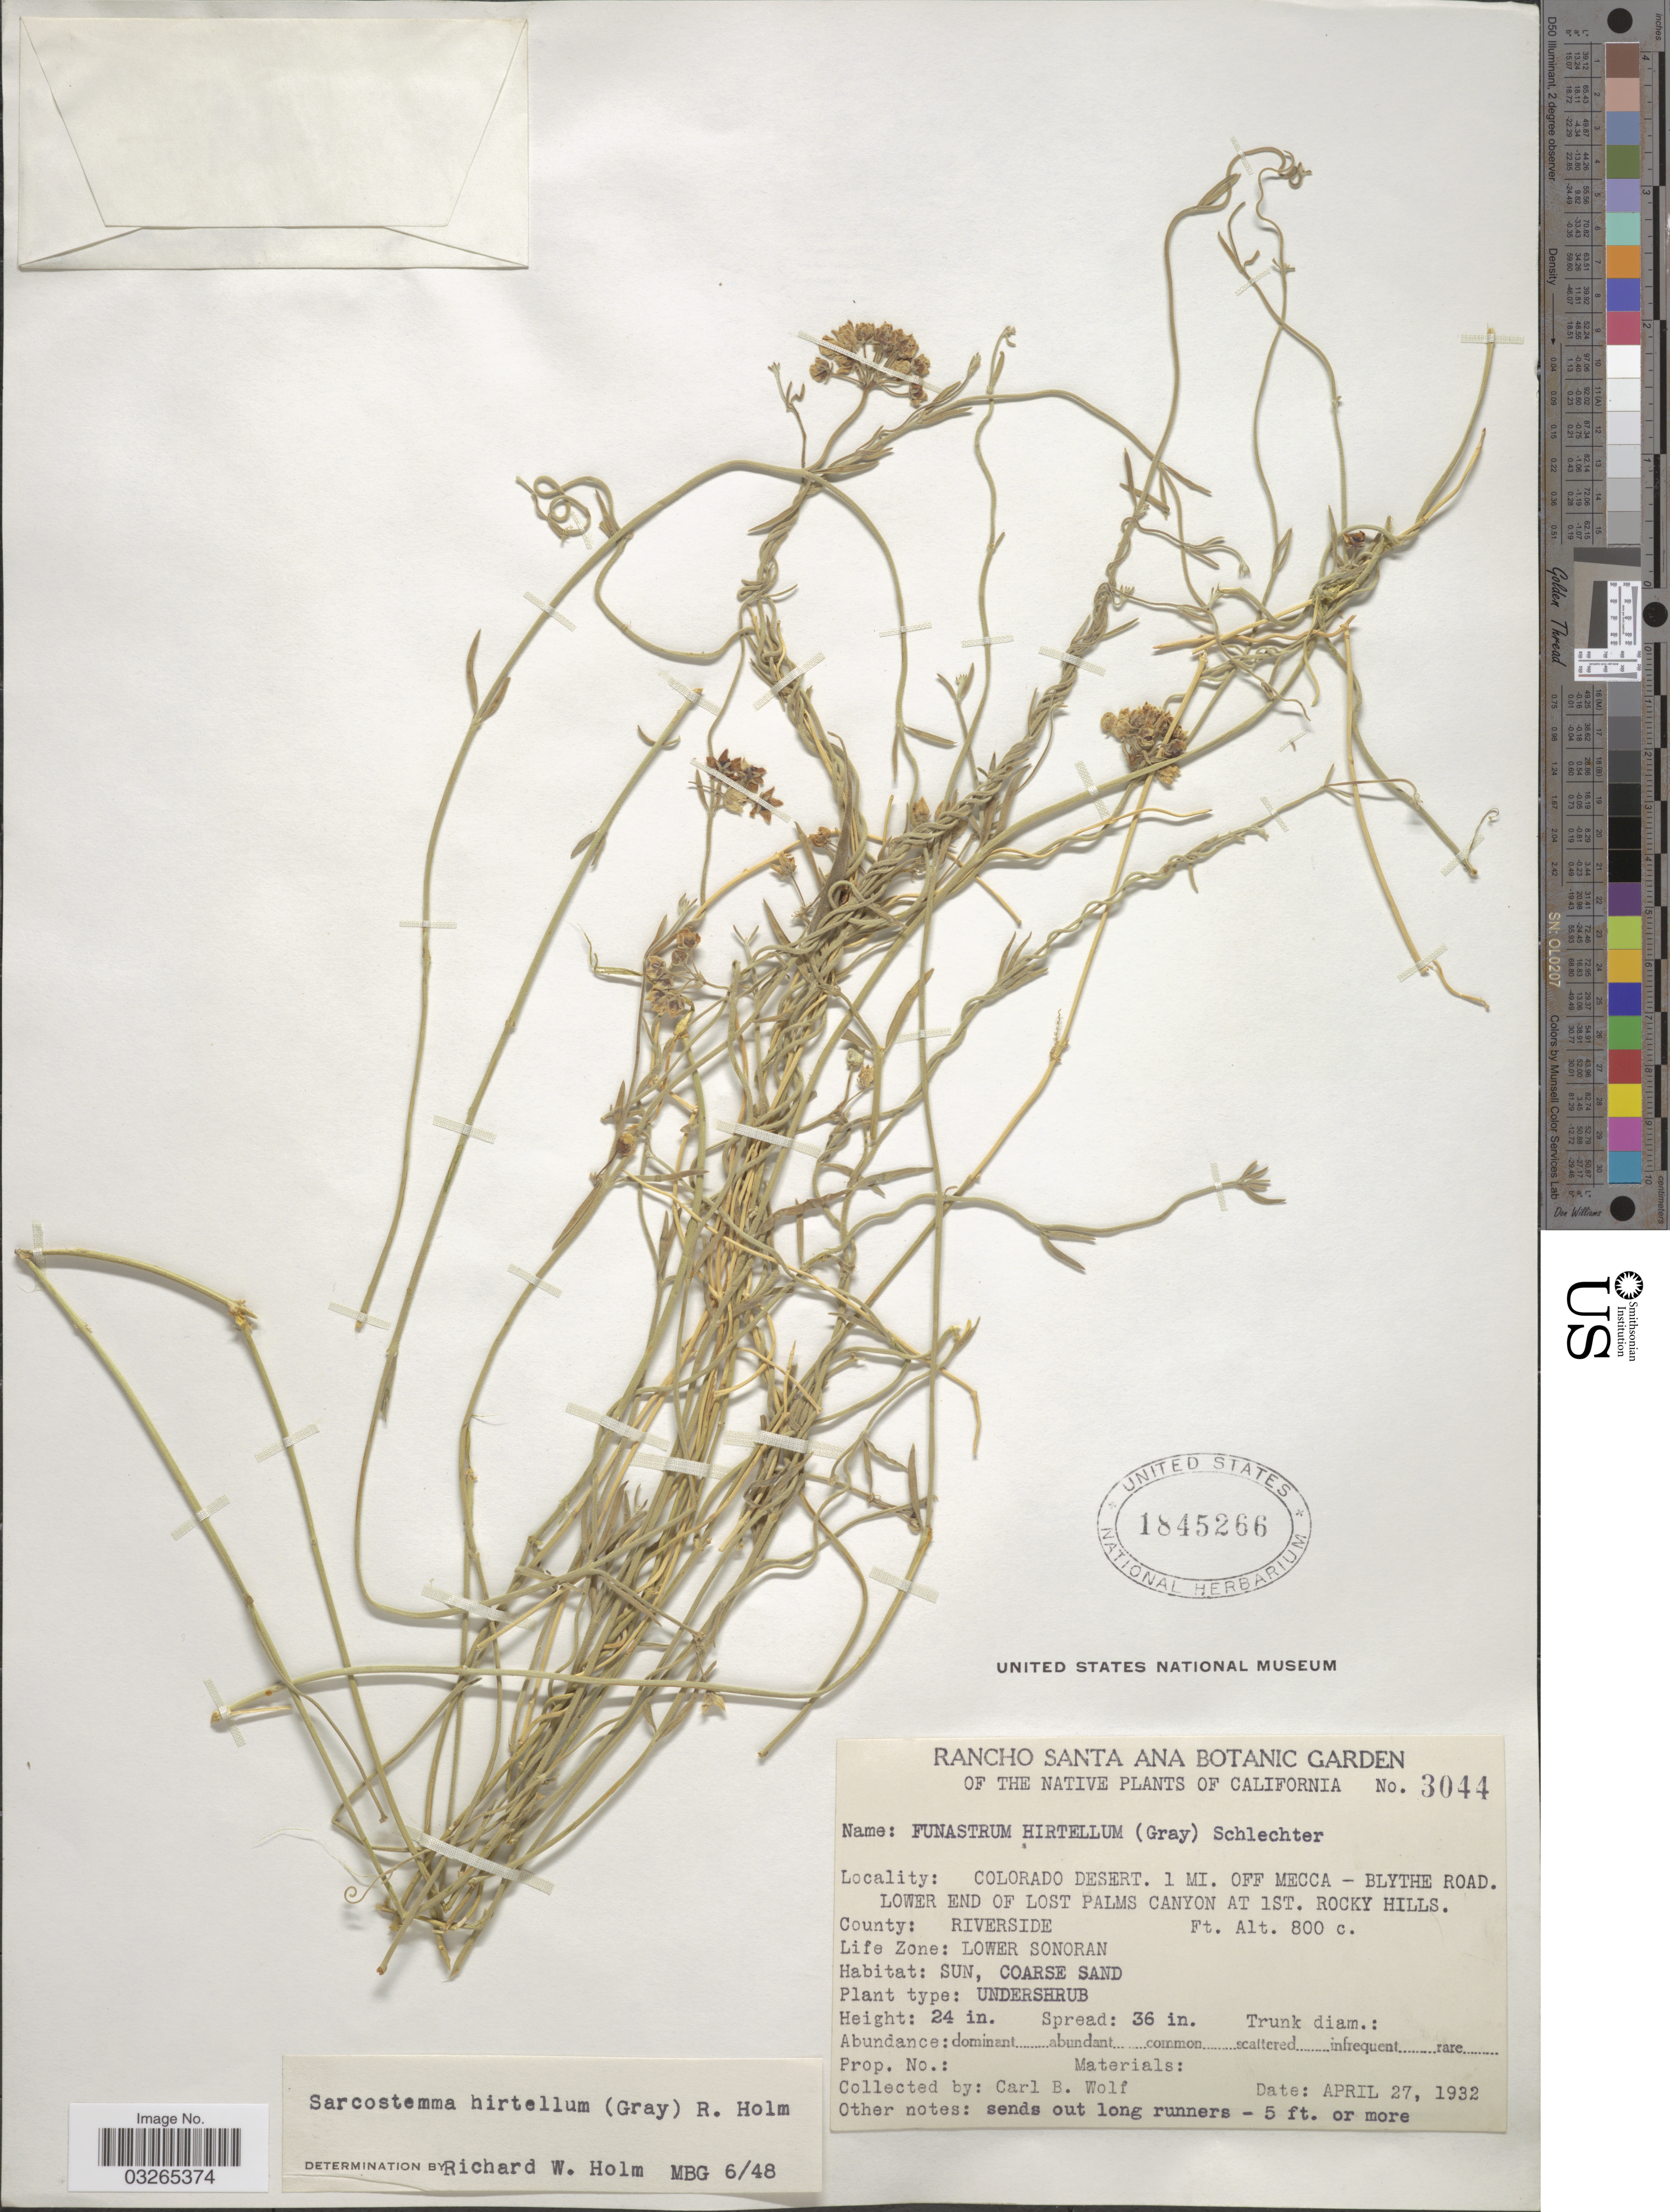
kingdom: Plantae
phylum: Tracheophyta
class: Magnoliopsida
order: Gentianales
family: Apocynaceae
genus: Sarcostemma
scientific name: Sarcostemma hirtellum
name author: (A. Gray) R.W. Holm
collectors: C. B. Wolf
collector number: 3044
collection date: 1932-04-27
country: United States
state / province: California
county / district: Riverside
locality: Colorado Desert. 1 Mi. off Mecca - Blythe road. Lower end of Lost Palms Canyon at 1st. Rocky Hills. County: Riverside. Life Zone: Lower Sonoran.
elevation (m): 244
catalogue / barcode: US 1845266